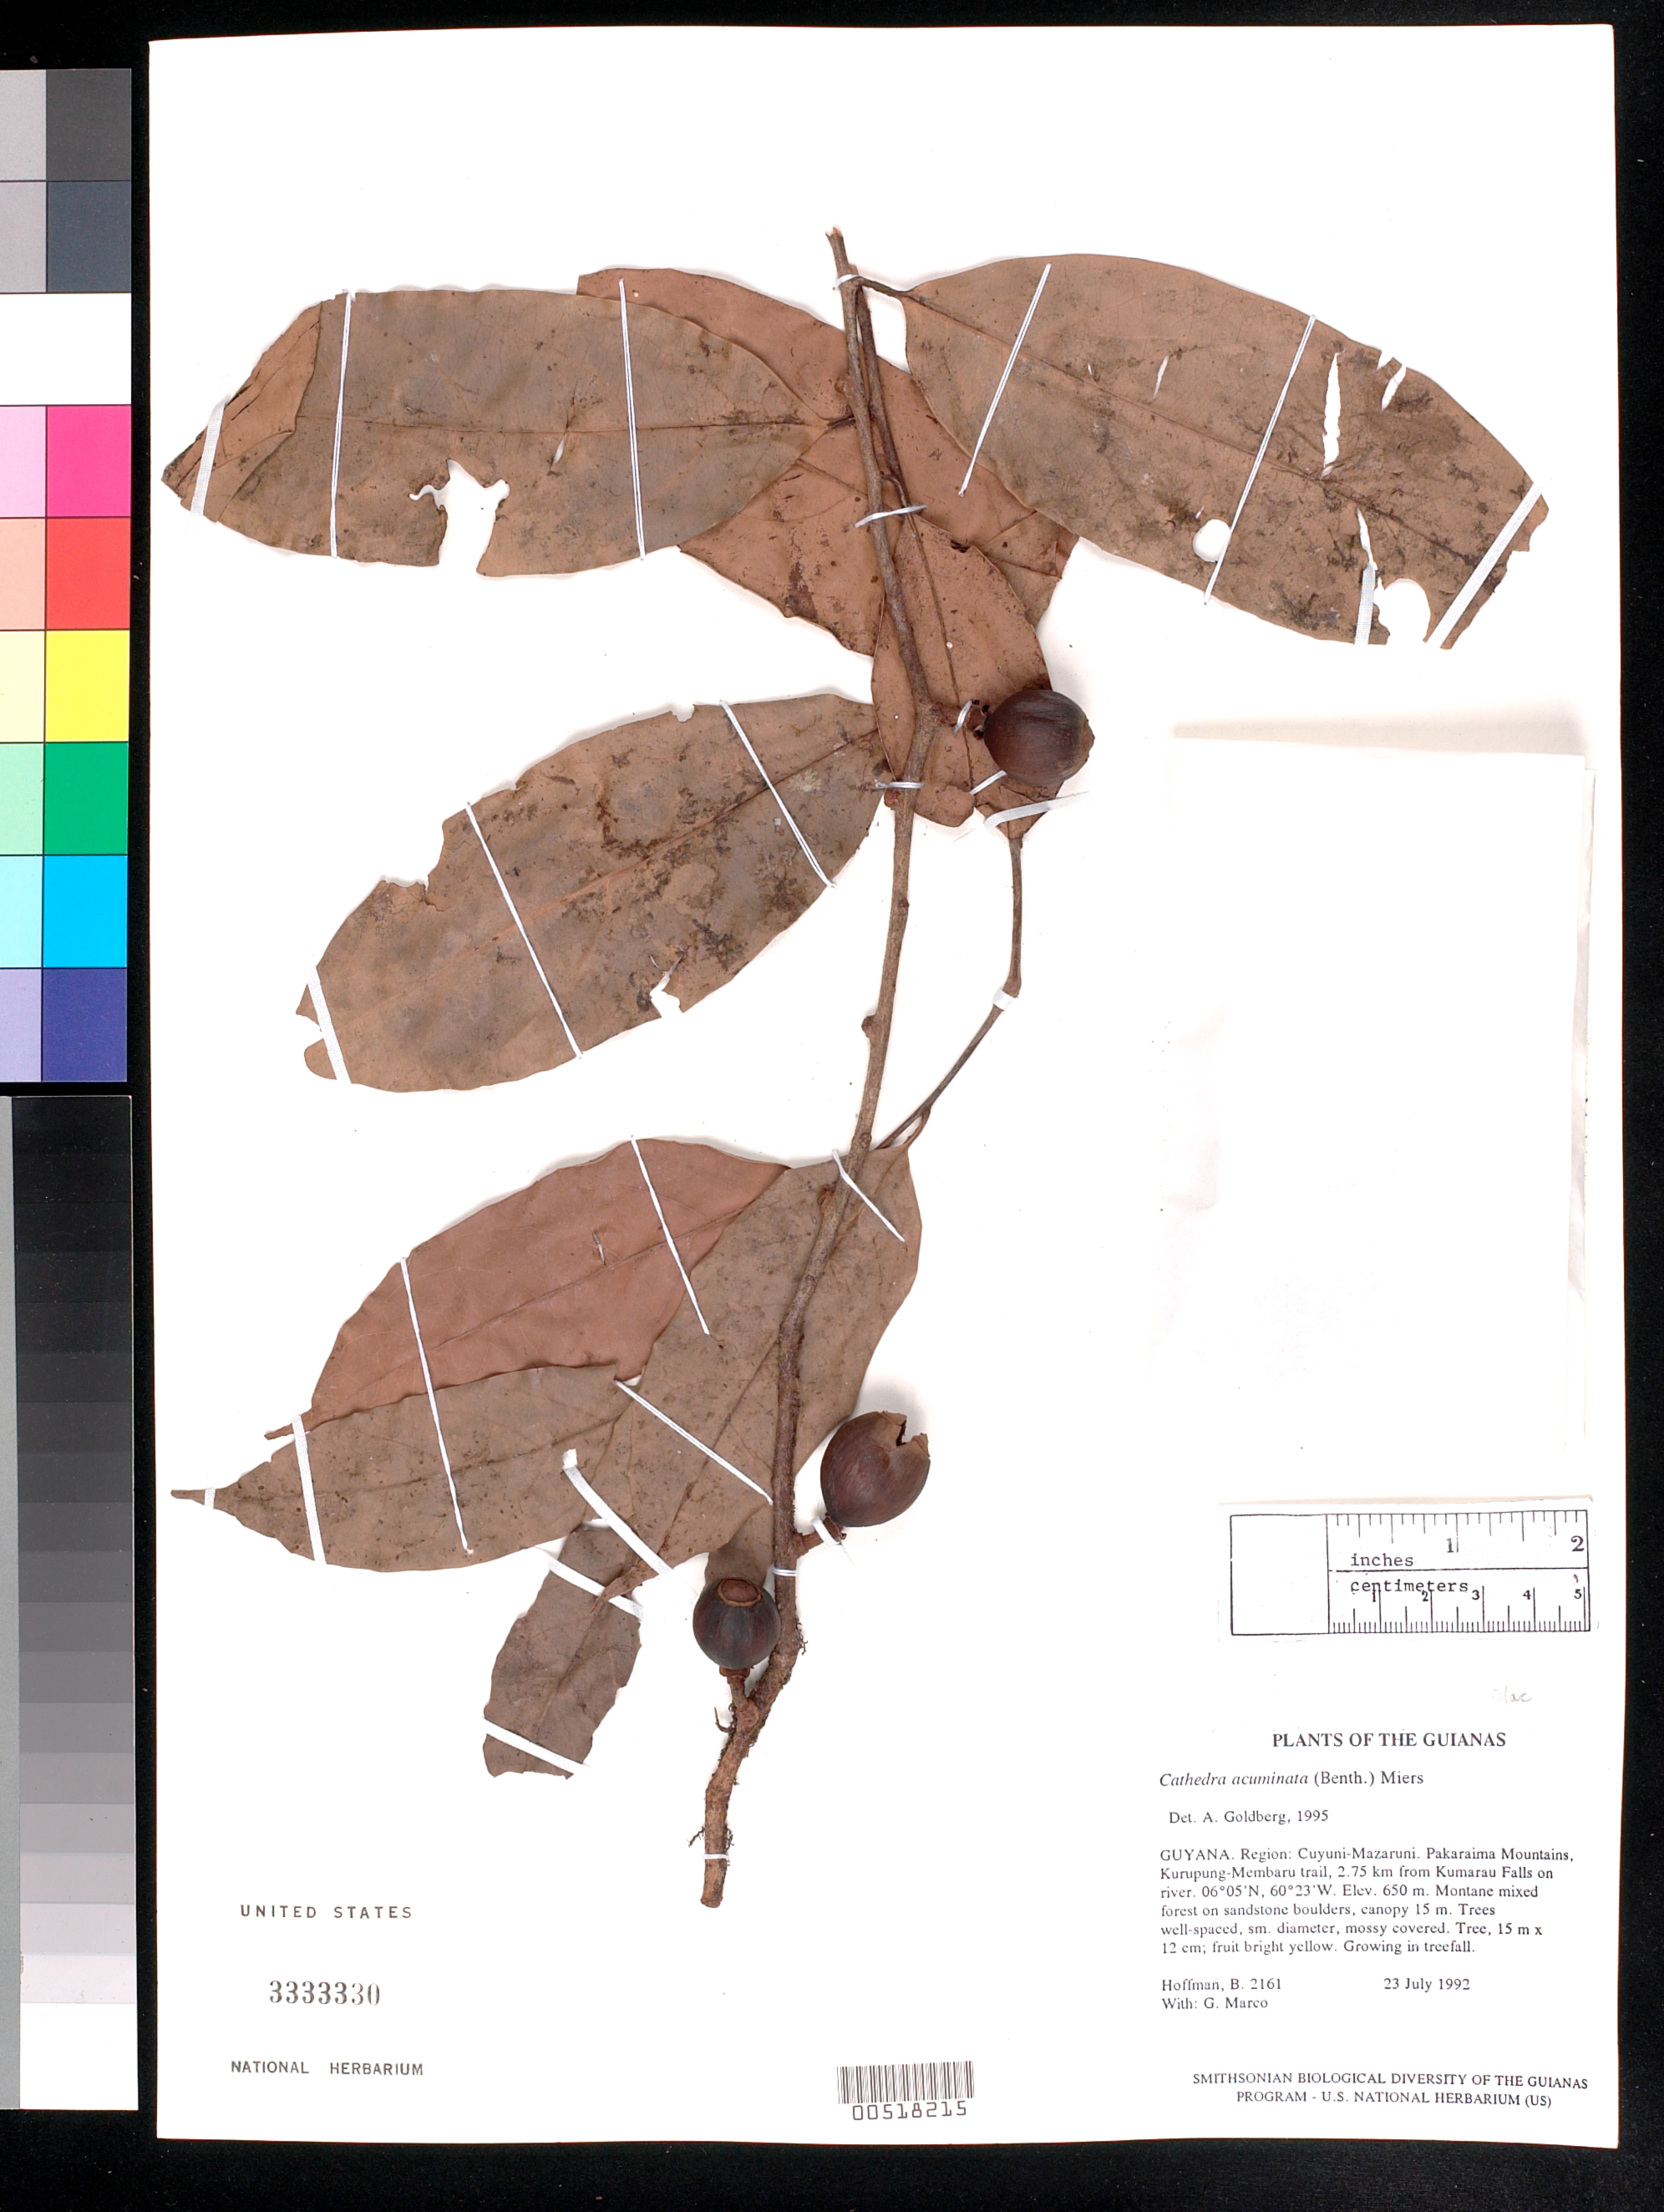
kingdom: Plantae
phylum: Tracheophyta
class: Magnoliopsida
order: Santalales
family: Aptandraceae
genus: Cathedra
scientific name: Cathedra acuminata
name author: (Benth.) Miers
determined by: Goldberg, Aaron, (US), NMNH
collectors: B. Hoffman & G. Marco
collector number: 2161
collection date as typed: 23 July 1992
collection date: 1992-07-23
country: Guyana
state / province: Cuyuni-Mazaruni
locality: Pakaraima Mountains, Kurupung-Membaru trail, 2.75 km WSW from Kumarau Falls on Kurupung River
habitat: Montane mixed forest on sandstone boulders, canopy 15 m. Trees well-spaced, sm. diameter, mossy covered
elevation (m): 650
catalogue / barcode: US 3333330